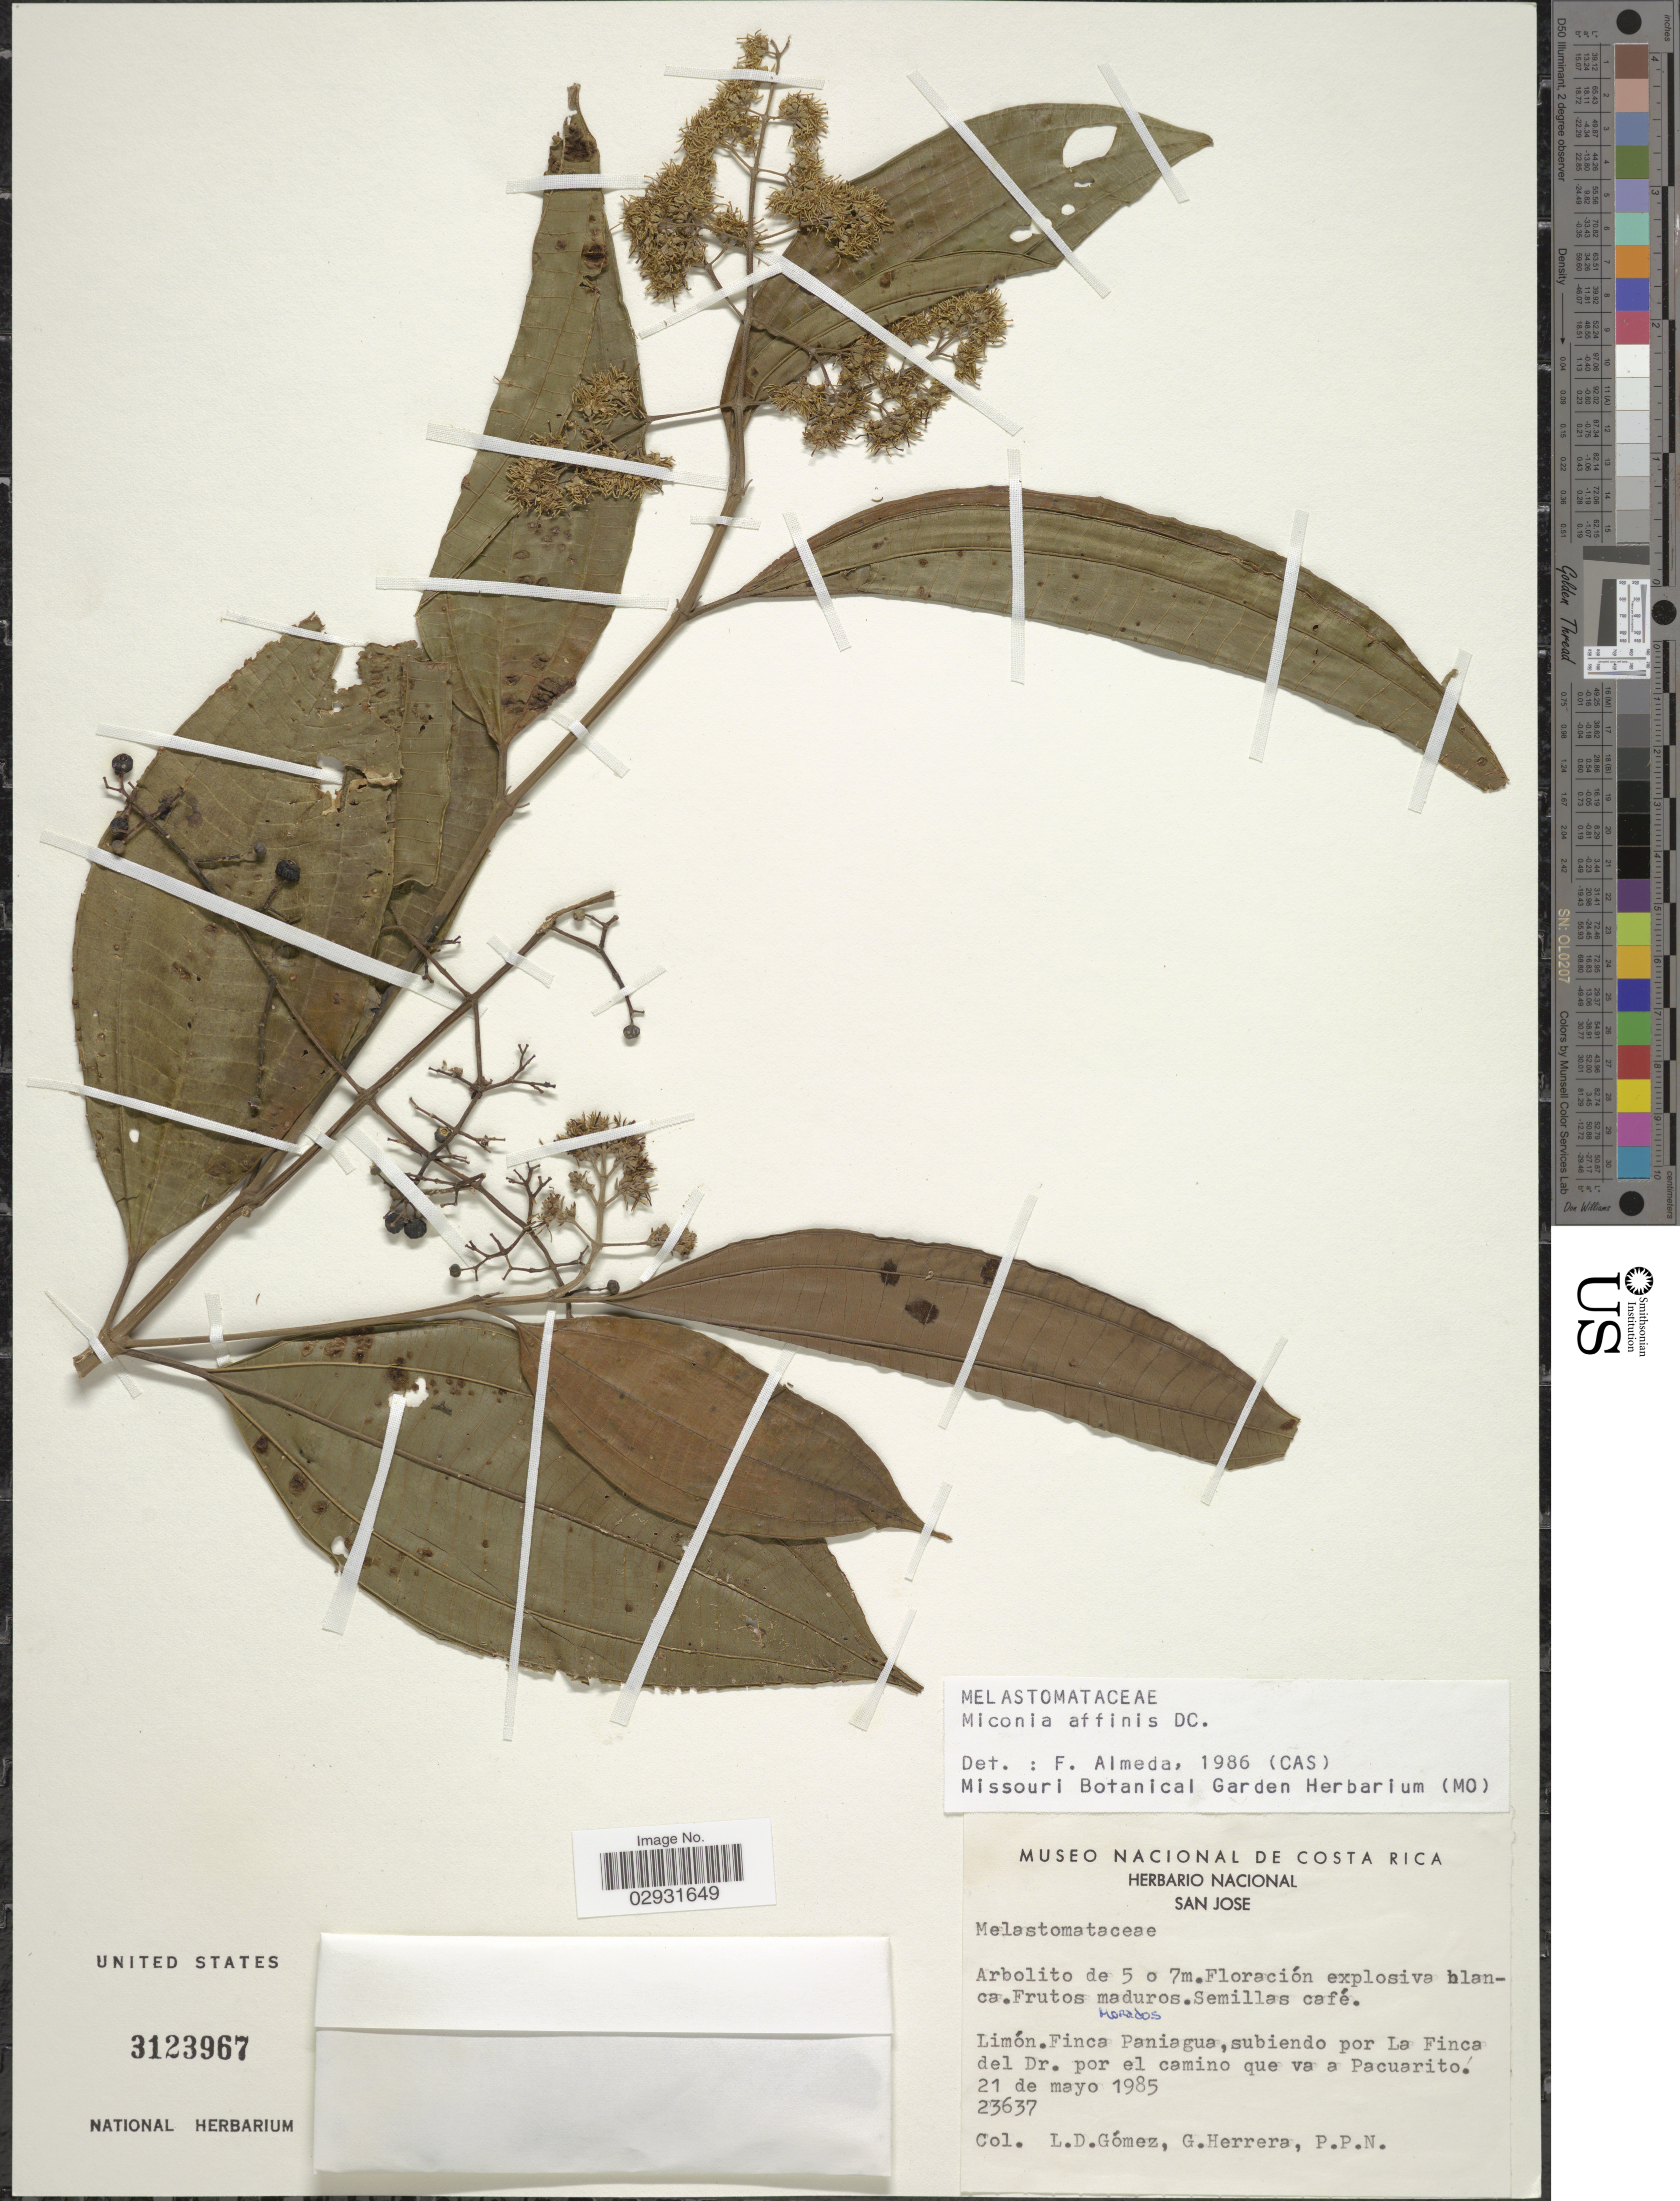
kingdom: Plantae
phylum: Tracheophyta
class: Magnoliopsida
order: Myrtales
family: Melastomataceae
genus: Miconia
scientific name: Miconia affinis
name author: DC.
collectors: L. D. Gómez, G. Herrera & P. P. N.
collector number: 23637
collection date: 1985-05-21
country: Costa Rica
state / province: Limón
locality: Finca Paniagua, subiendo por La Finca del Dr. por el camino que va a Pacuarito.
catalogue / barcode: US 3123967